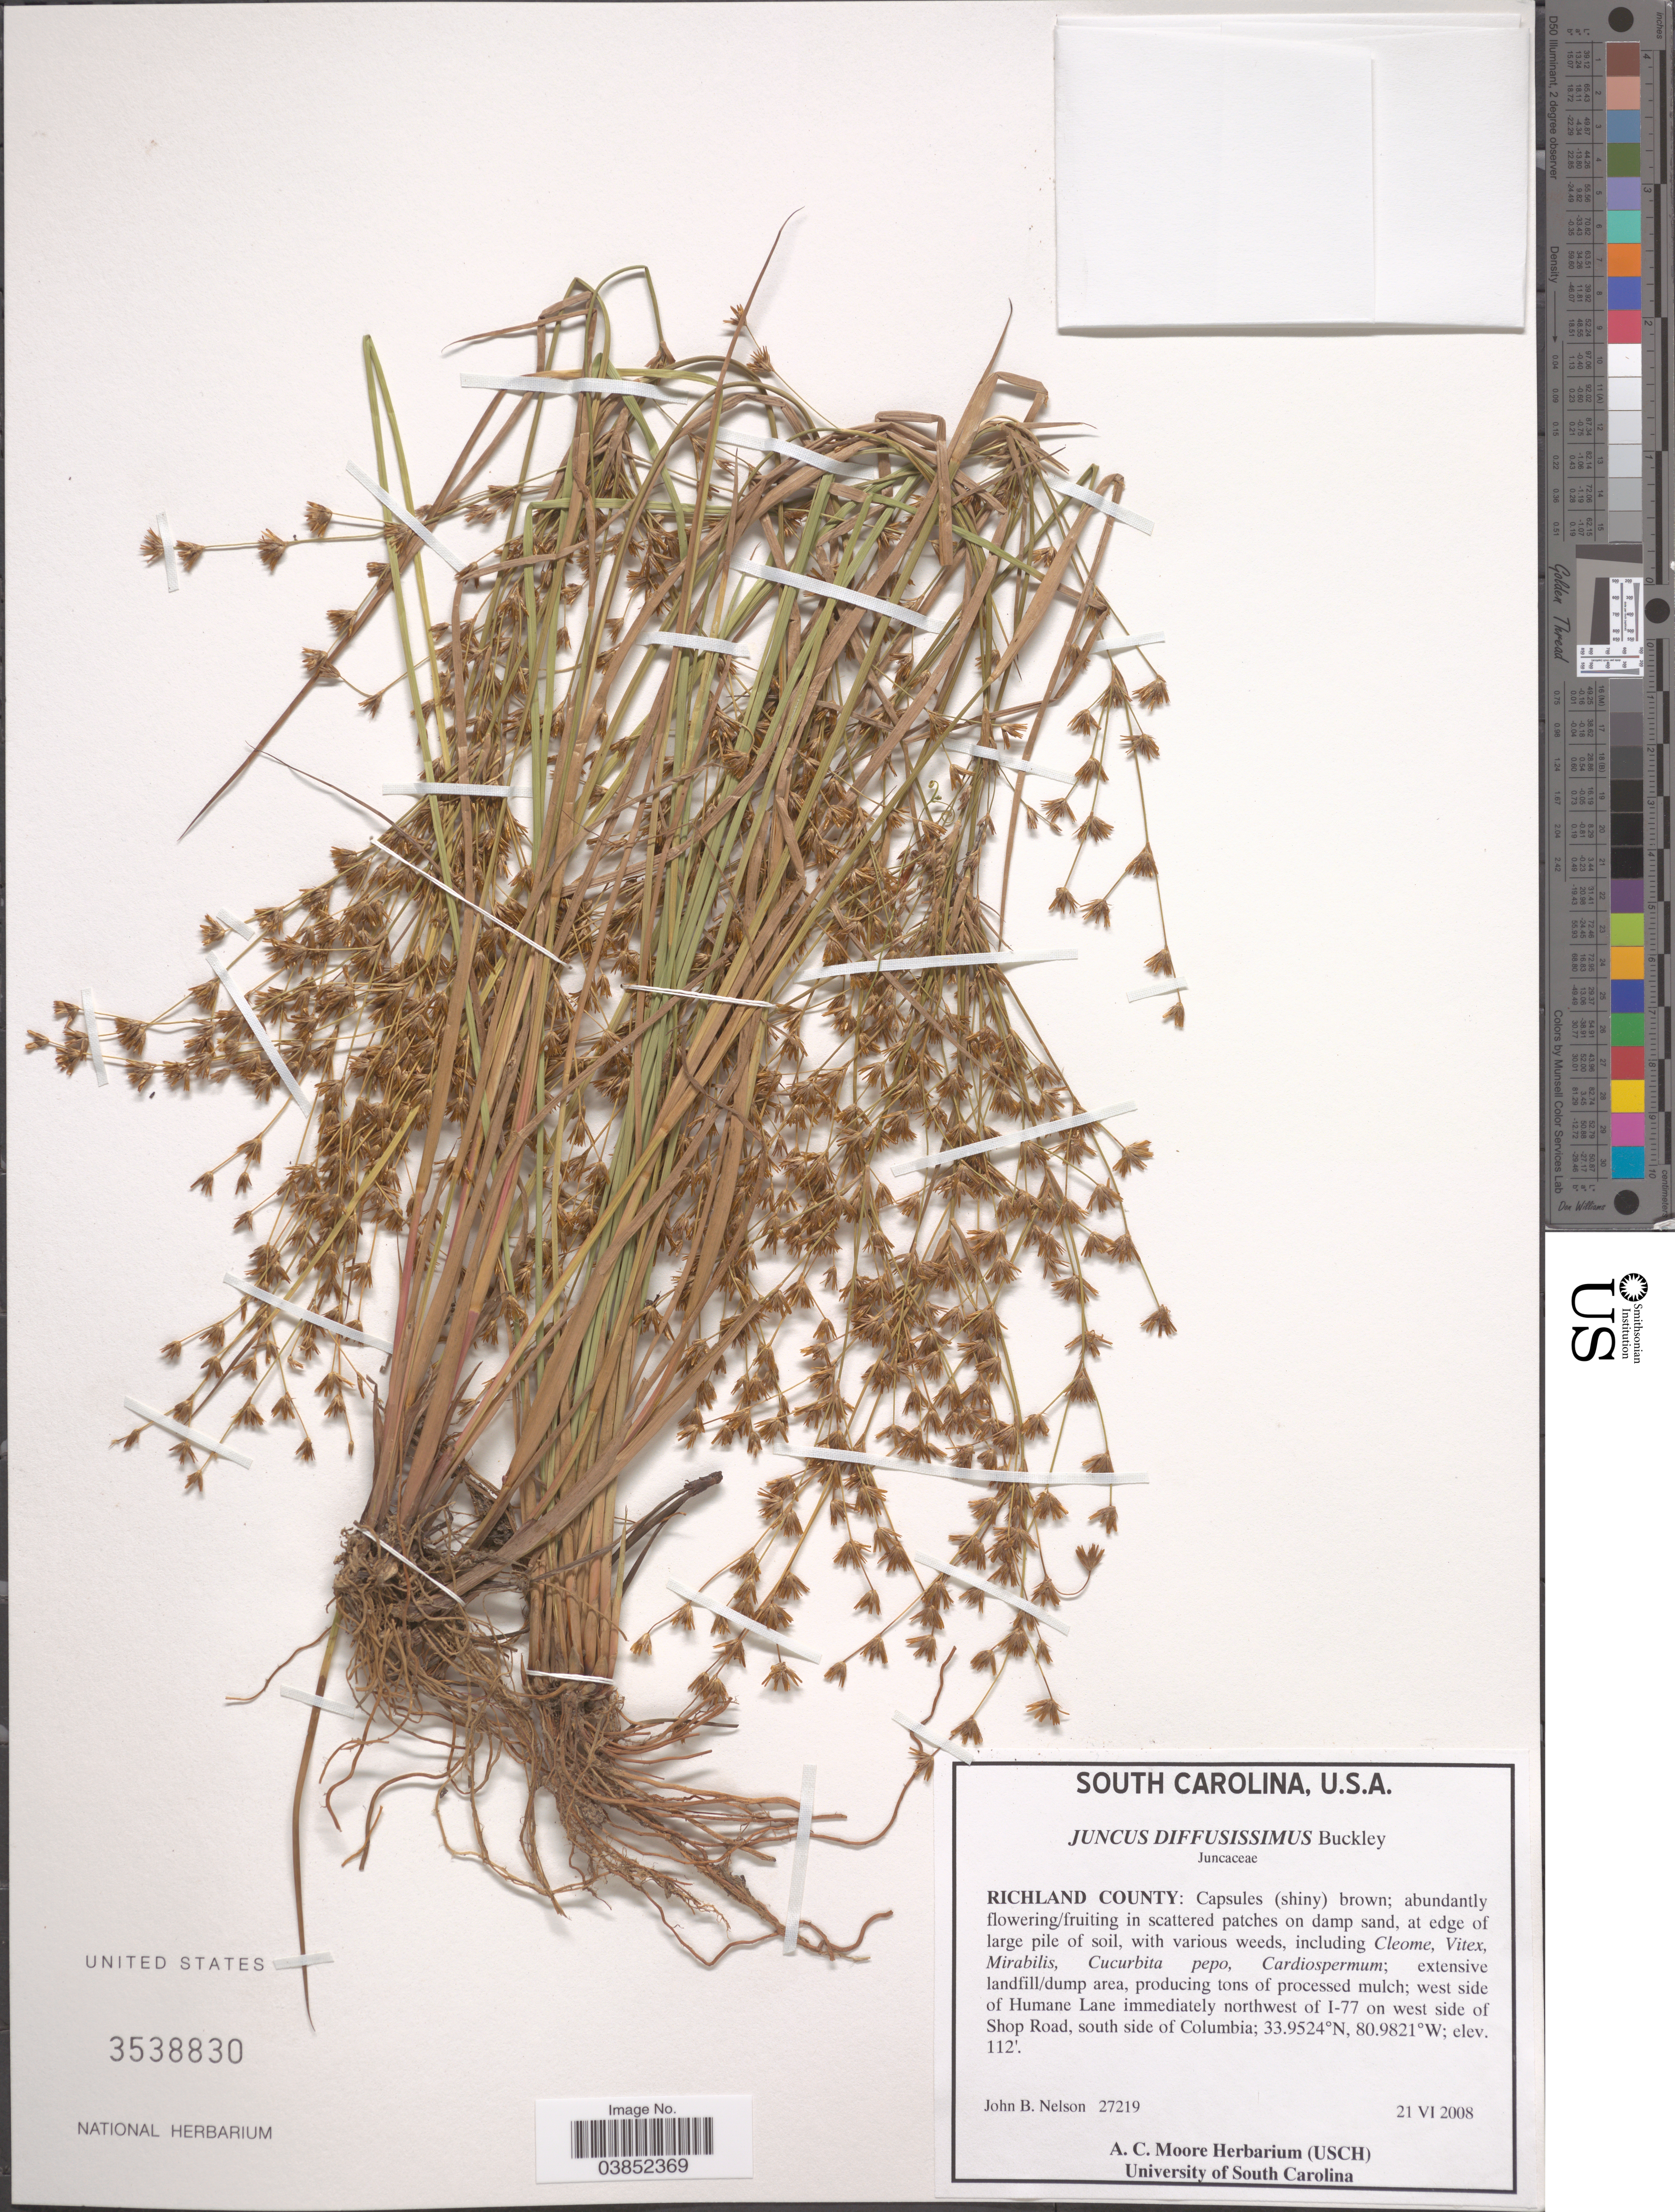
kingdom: Plantae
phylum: Tracheophyta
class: Liliopsida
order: Poales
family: Juncaceae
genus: Juncus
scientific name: Juncus diffusissimus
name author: Buckley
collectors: J. B. Nelson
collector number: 27219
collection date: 2008-06-21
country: United States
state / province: South Carolina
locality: Richland County: West side of Humane Lane immediately northwest of I-77 on west side of Shop Road, south side of Columbia.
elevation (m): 34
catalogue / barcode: US 3538830